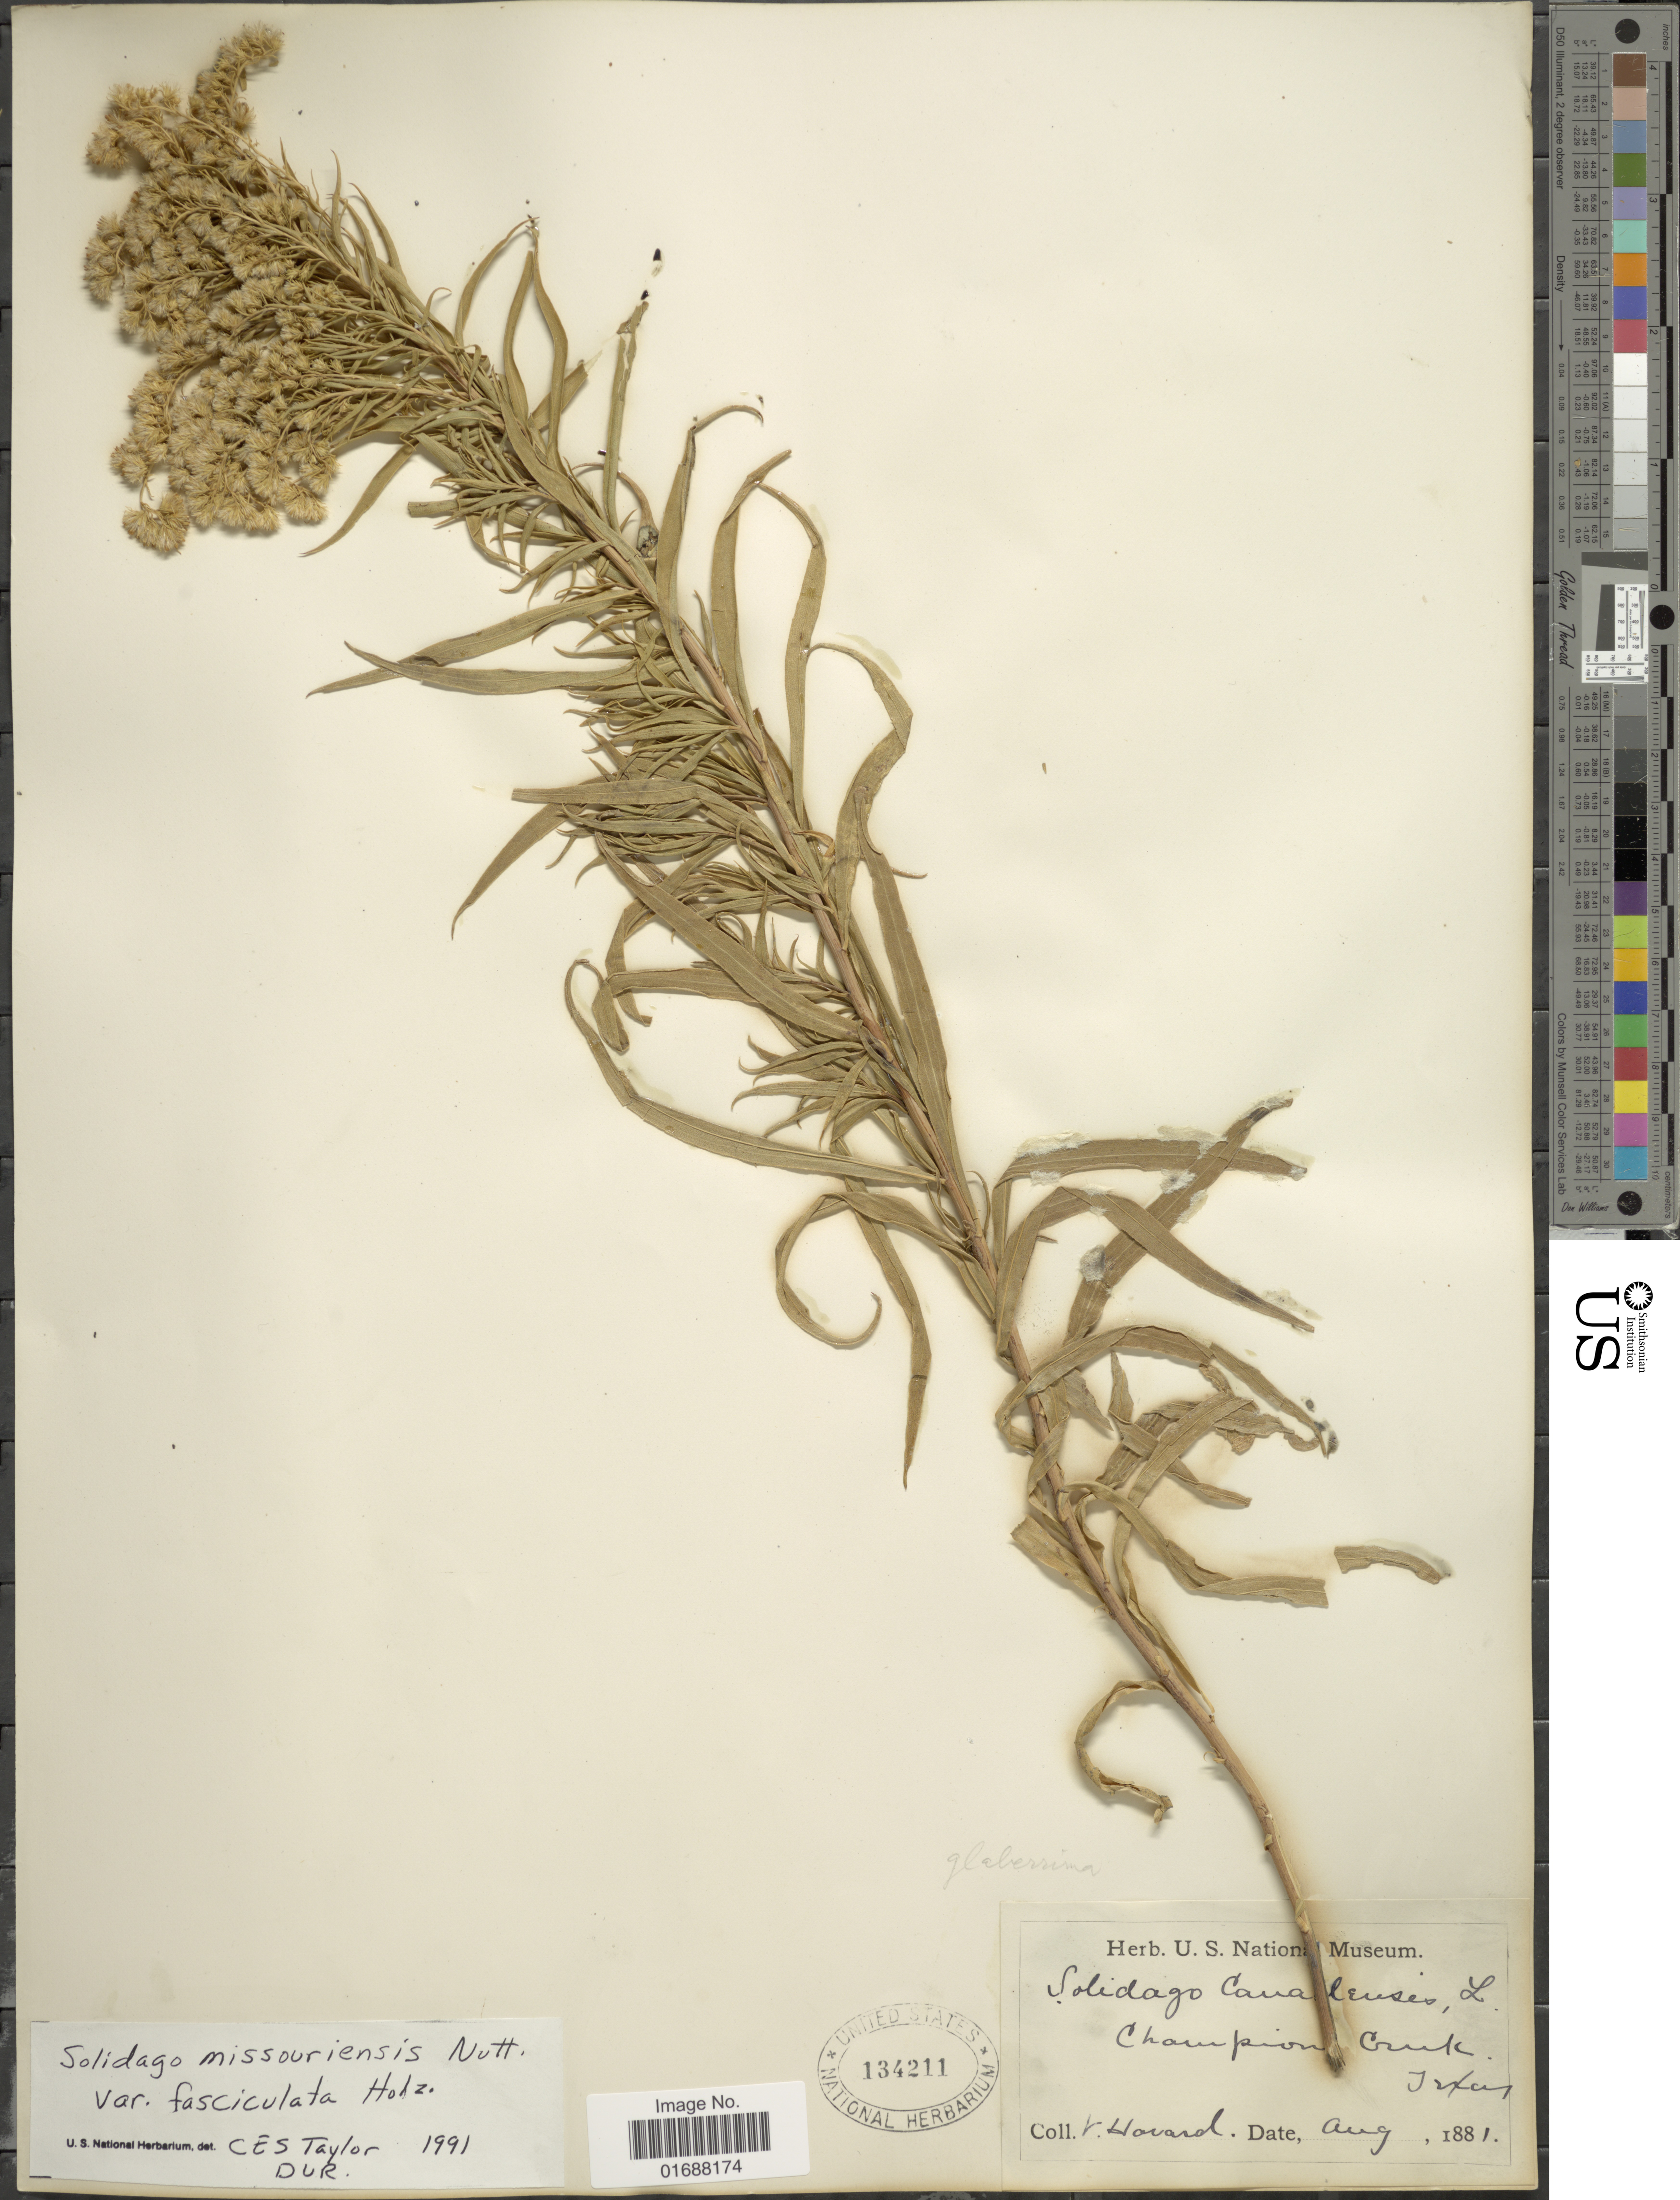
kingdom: Plantae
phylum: Tracheophyta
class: Magnoliopsida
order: Asterales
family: Asteraceae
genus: Solidago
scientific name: Solidago missouriensis var. fasciculata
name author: Holz.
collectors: V. Havard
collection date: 1881-08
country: United States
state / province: Texas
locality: Champion Creek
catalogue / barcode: US 134211